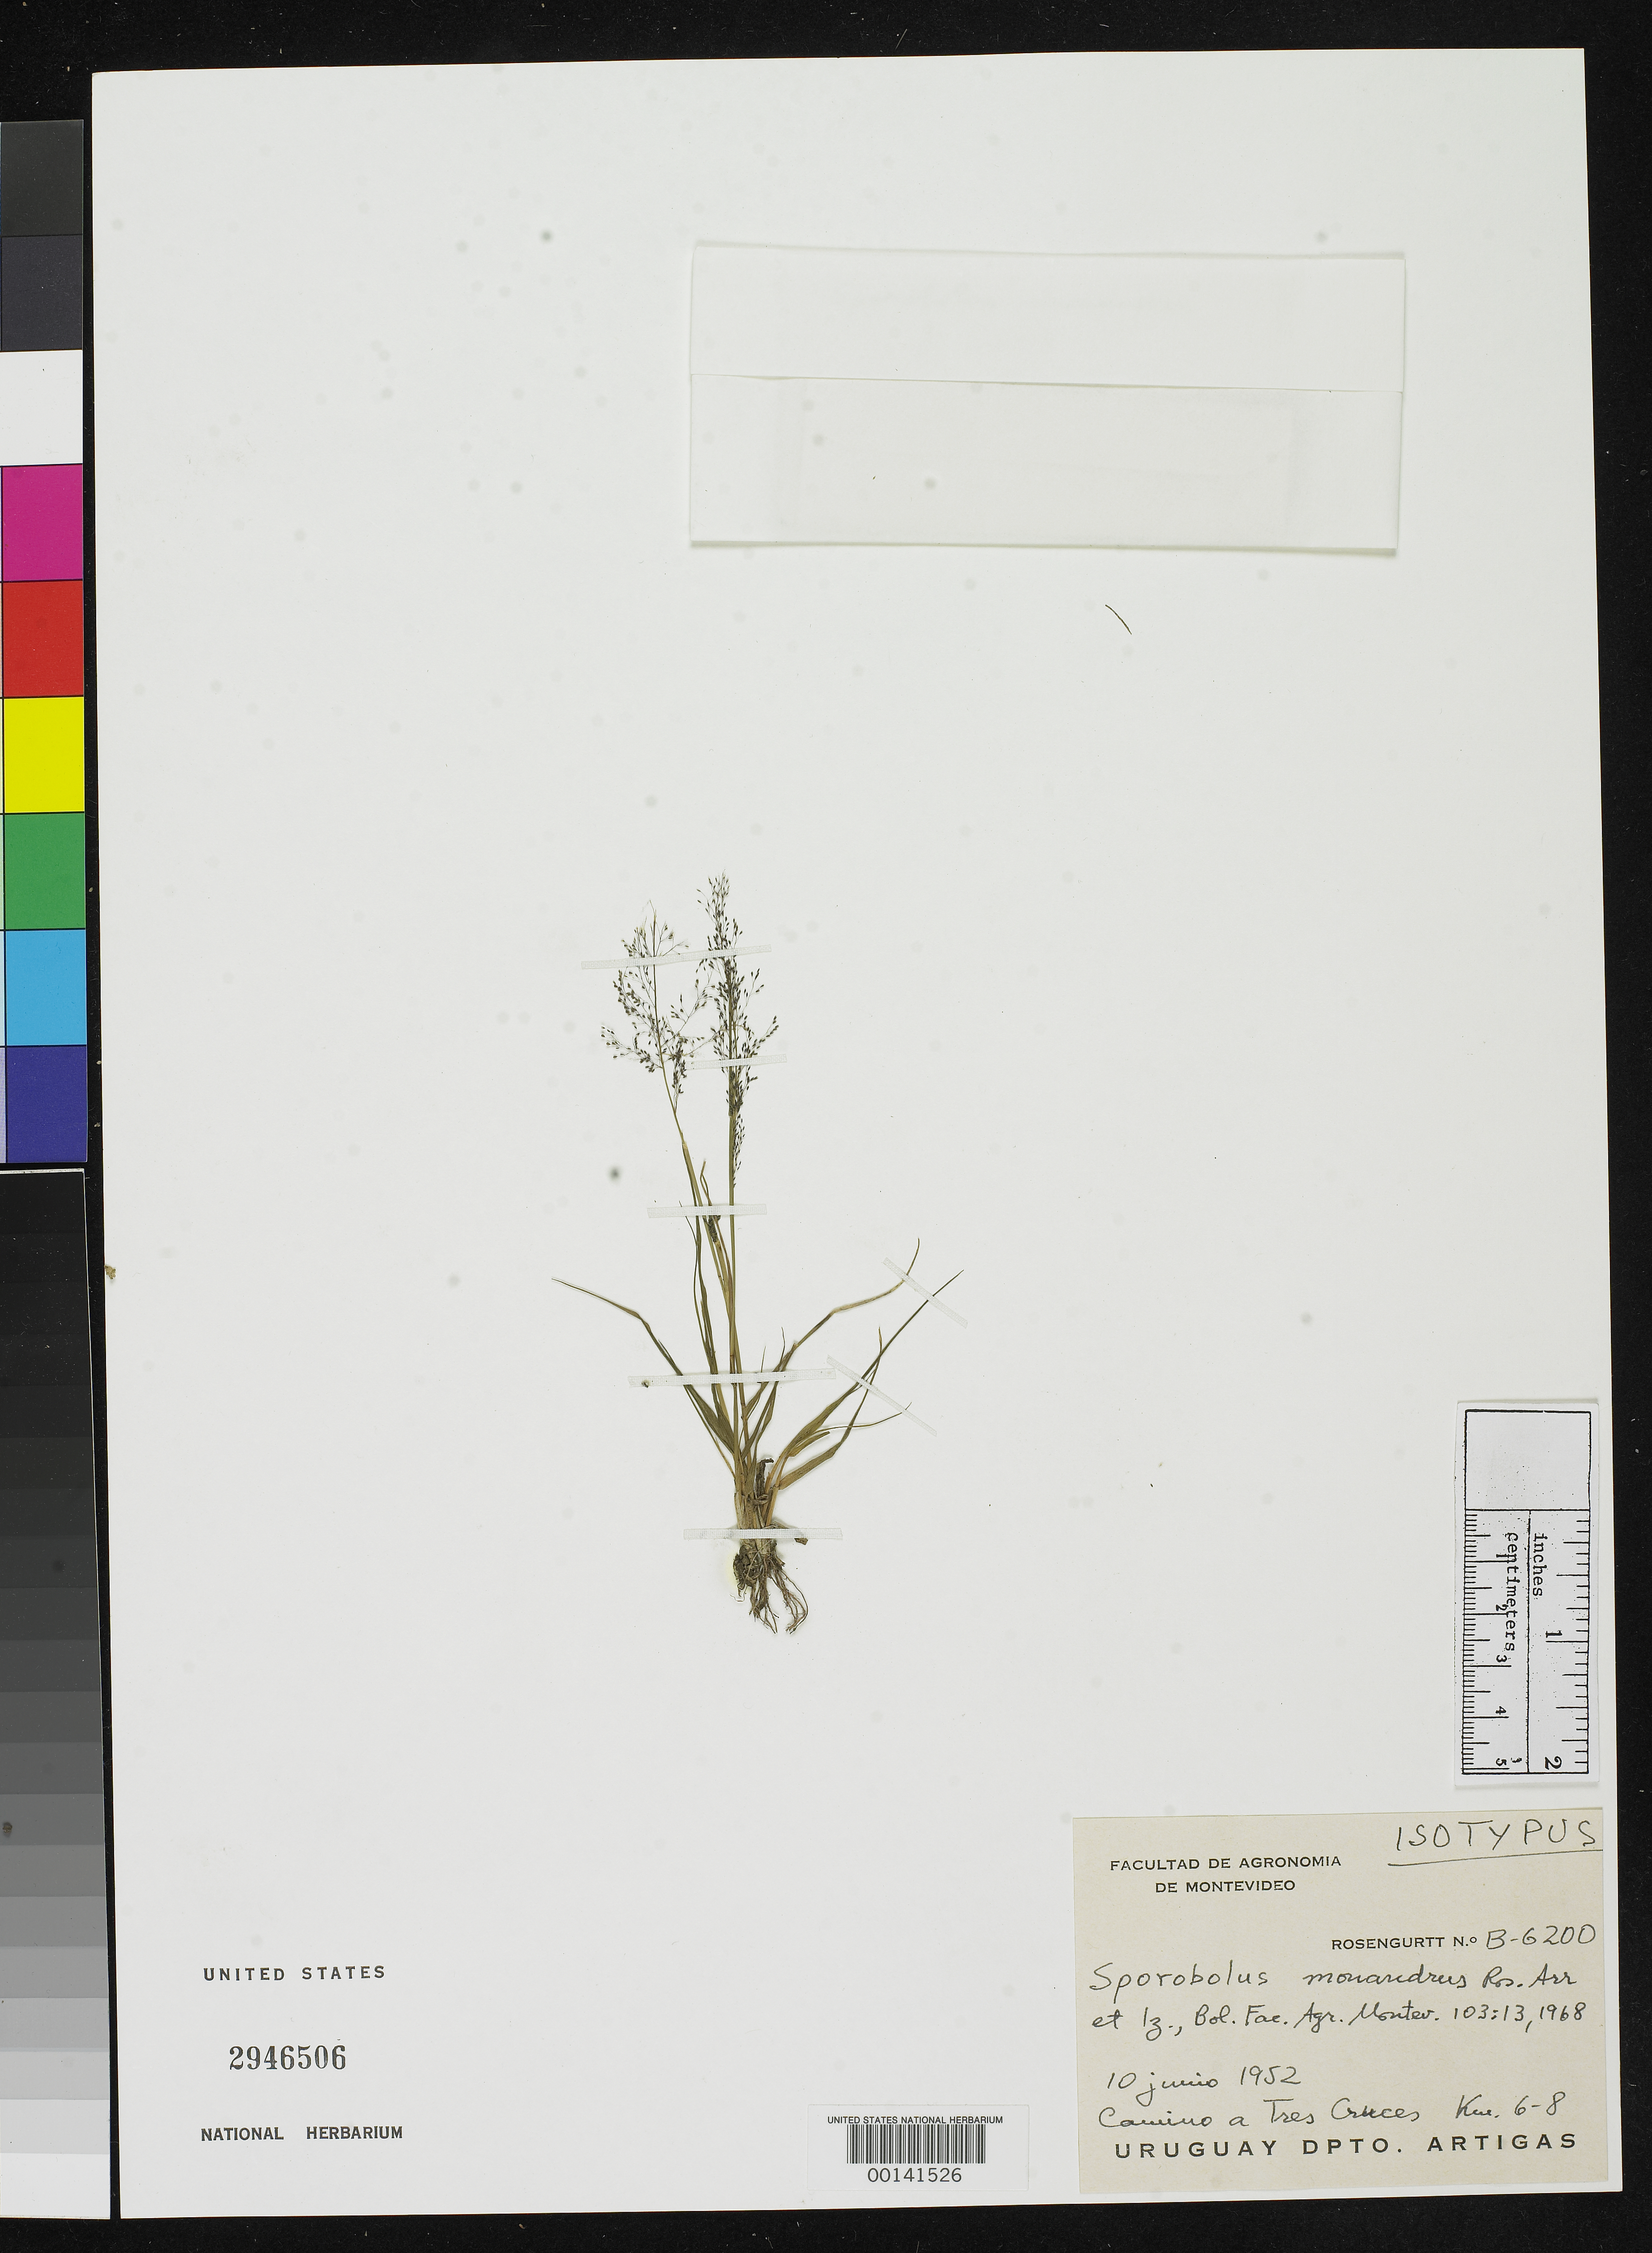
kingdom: Plantae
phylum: Tracheophyta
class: Liliopsida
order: Poales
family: Poaceae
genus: Sporobolus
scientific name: Sporobolus monandrus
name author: Roseng.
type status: Isotype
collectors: B. Rosengurtt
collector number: B 6200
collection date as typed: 10 Jun 1952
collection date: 1952-06-10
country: Uruguay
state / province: Artigas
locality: Caminoa Tres Cruces.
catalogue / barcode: US 2946506